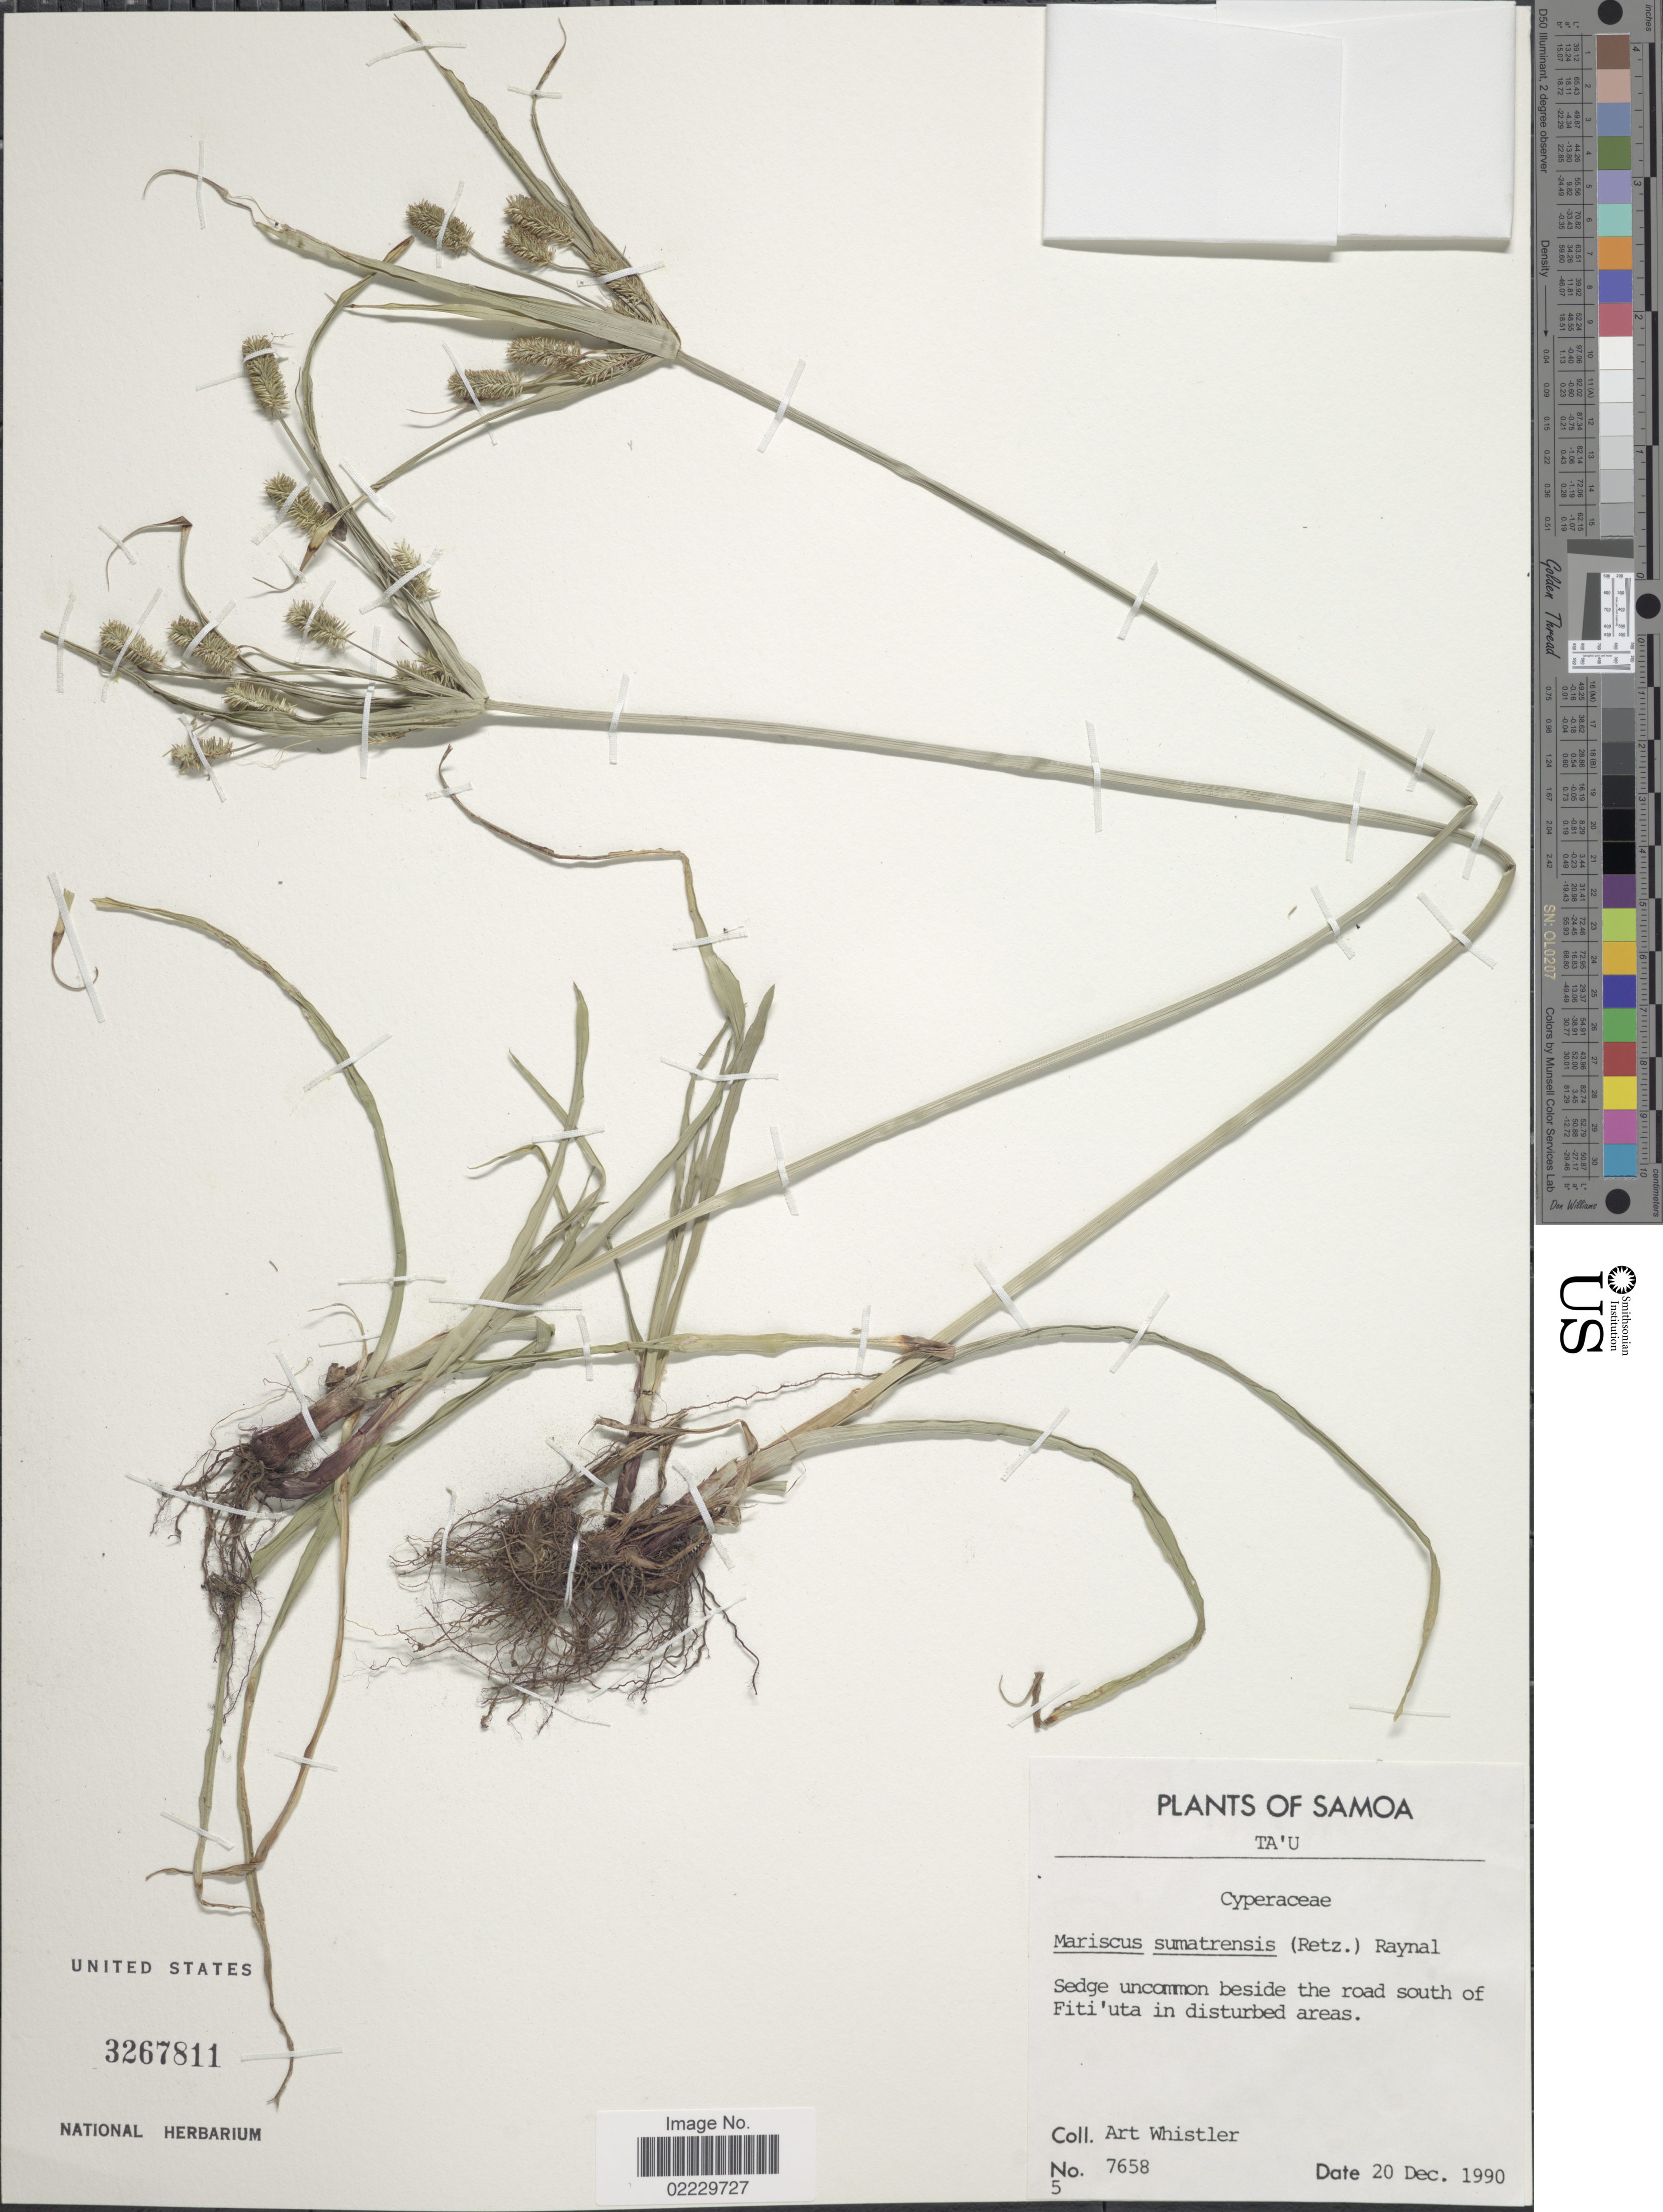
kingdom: Plantae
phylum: Tracheophyta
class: Liliopsida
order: Poales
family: Cyperaceae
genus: Cyperus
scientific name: Cyperus cyperoides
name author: (L.) Kuntze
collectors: A. Whistler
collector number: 7658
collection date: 1990-12-20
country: American Samoa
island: Ta'u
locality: Ta'u, Sedge uncommon beside the road south of Fitti'uta in disturbed areas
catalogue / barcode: US 3267811